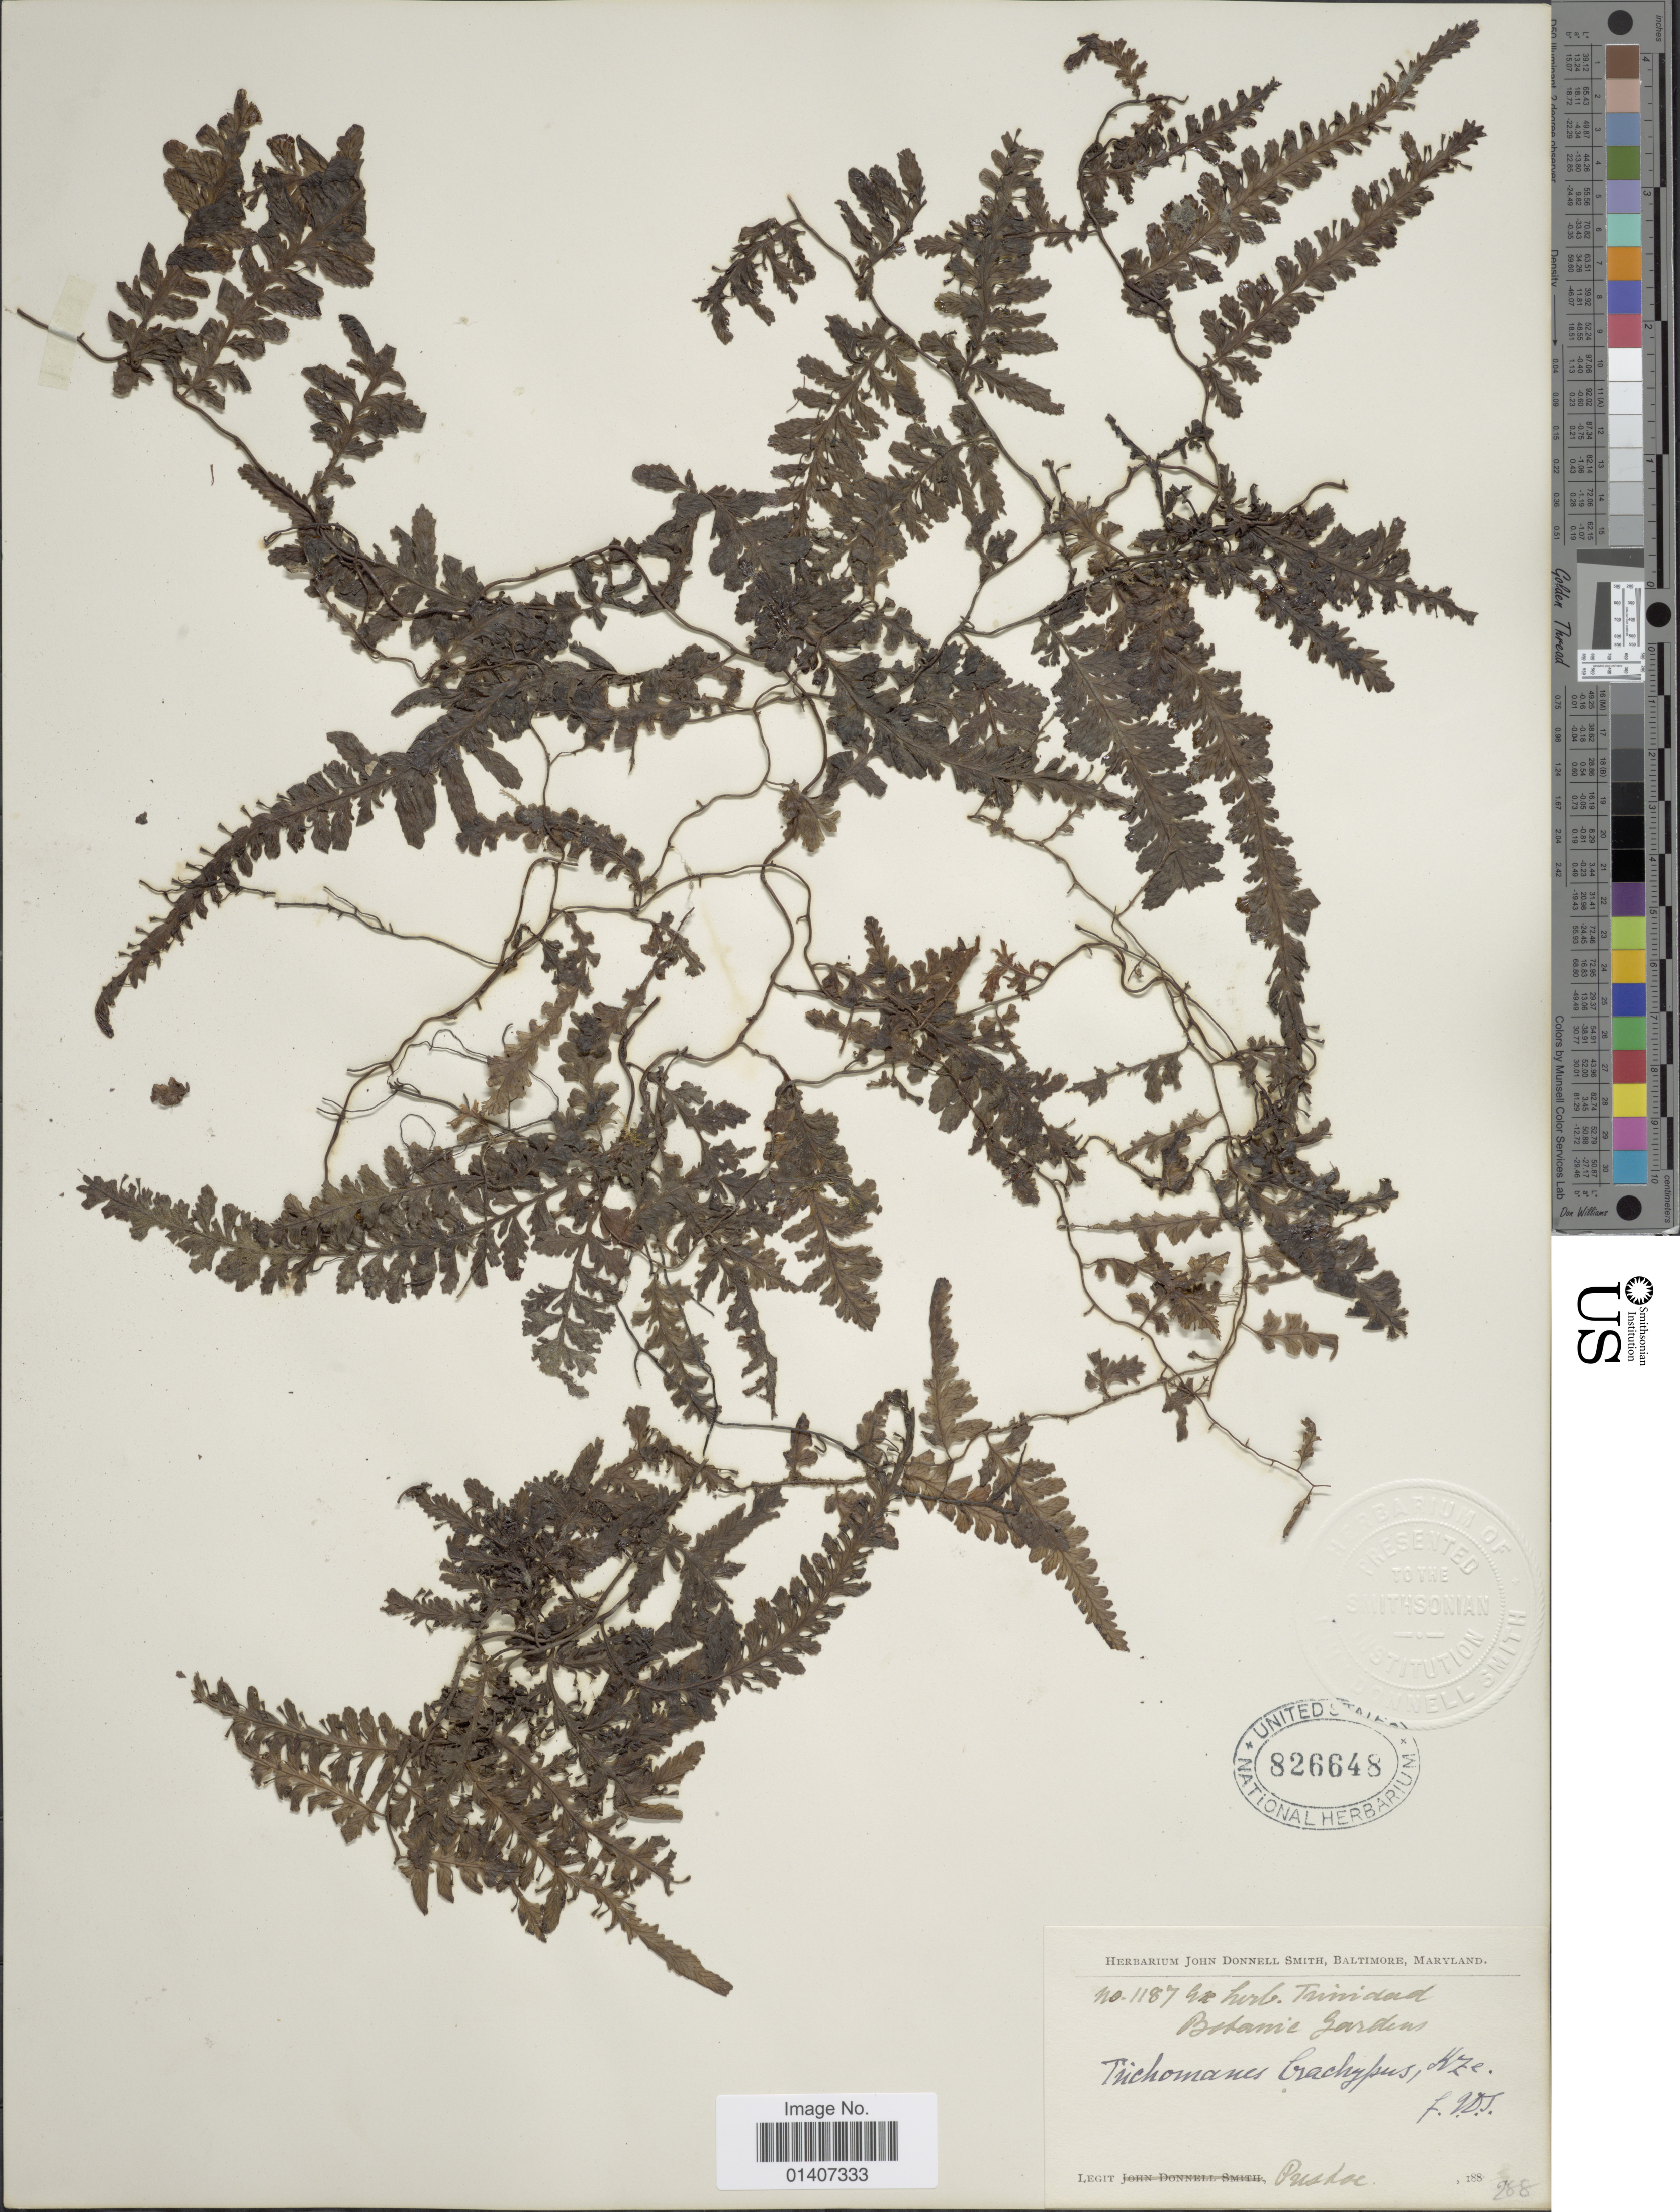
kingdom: Plantae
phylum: Tracheophyta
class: Polypodiopsida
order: Hymenophyllales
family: Hymenophyllaceae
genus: Trichomanes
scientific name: Trichomanes ankersii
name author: C. Parker ex Hook. & Grev.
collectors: Pustoc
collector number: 1187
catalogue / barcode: US 826648